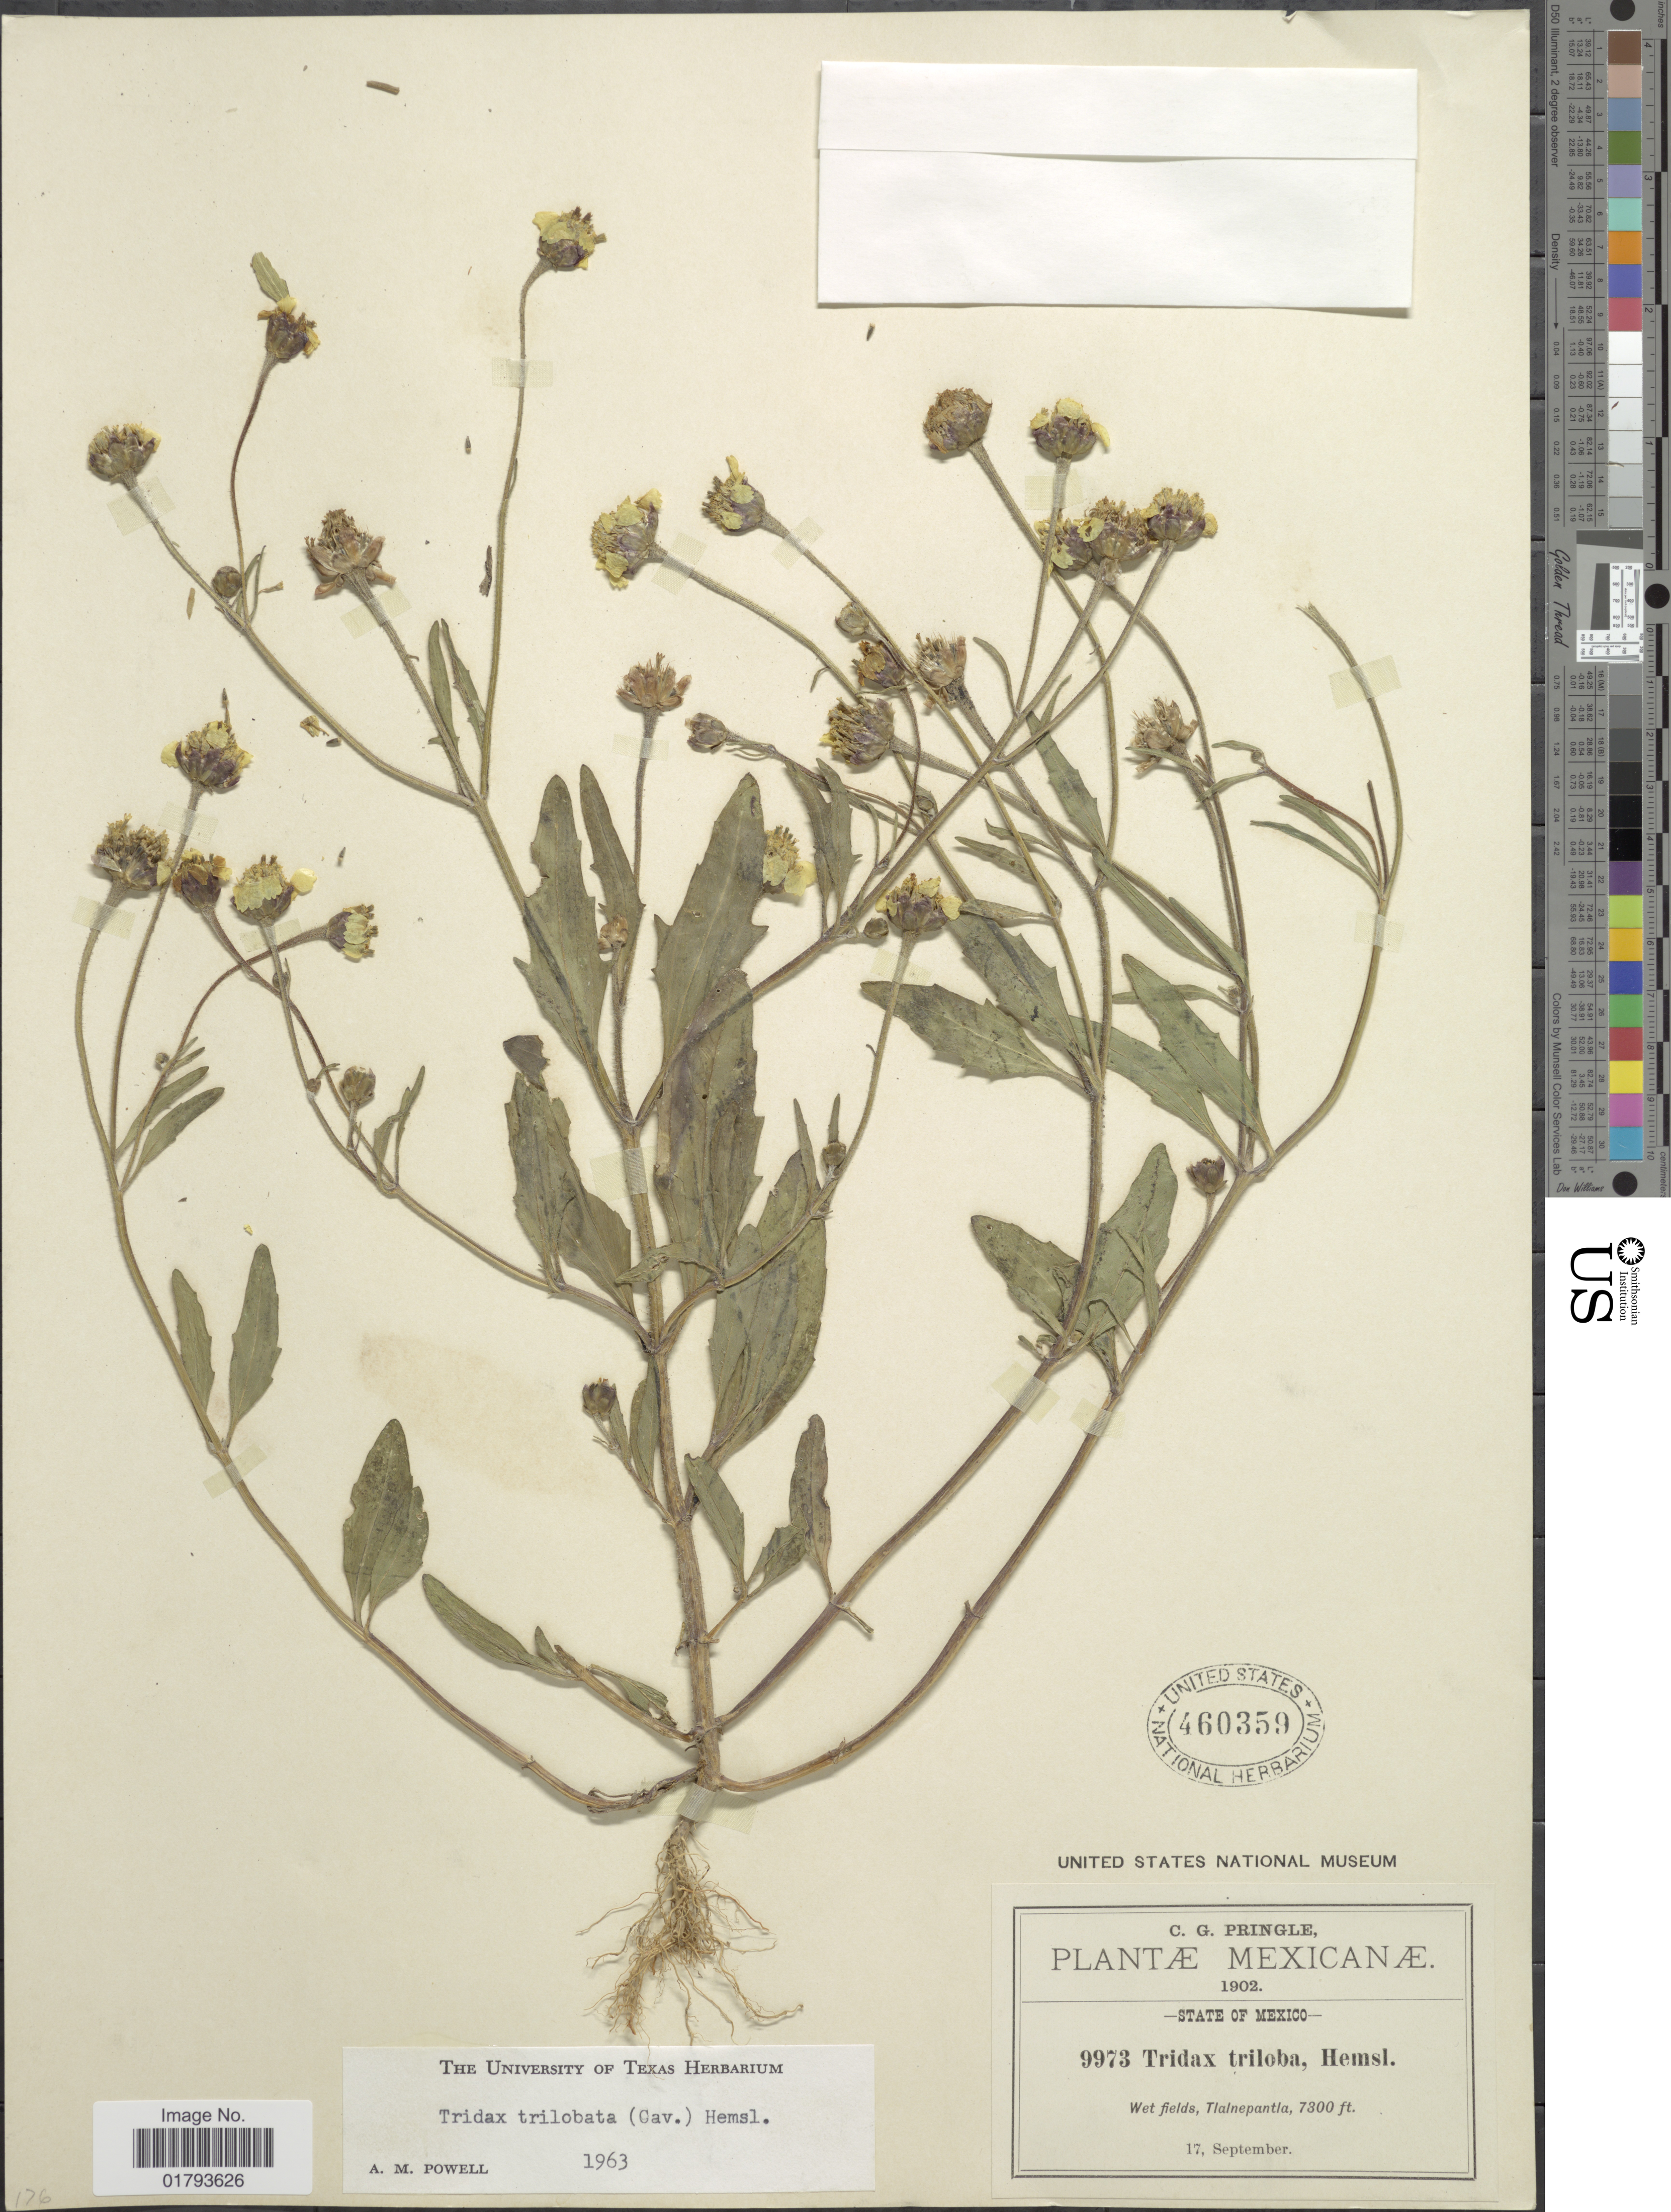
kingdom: Plantae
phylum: Tracheophyta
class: Magnoliopsida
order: Asterales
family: Asteraceae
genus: Tridax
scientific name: Tridax trilobata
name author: (Cav.) Hemsl.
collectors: C. G. Pringle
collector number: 9973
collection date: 1902-09-17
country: Mexico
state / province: México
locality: State of Mexico. Wet fields, Tlalnepantla.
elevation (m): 2225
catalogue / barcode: US 460359